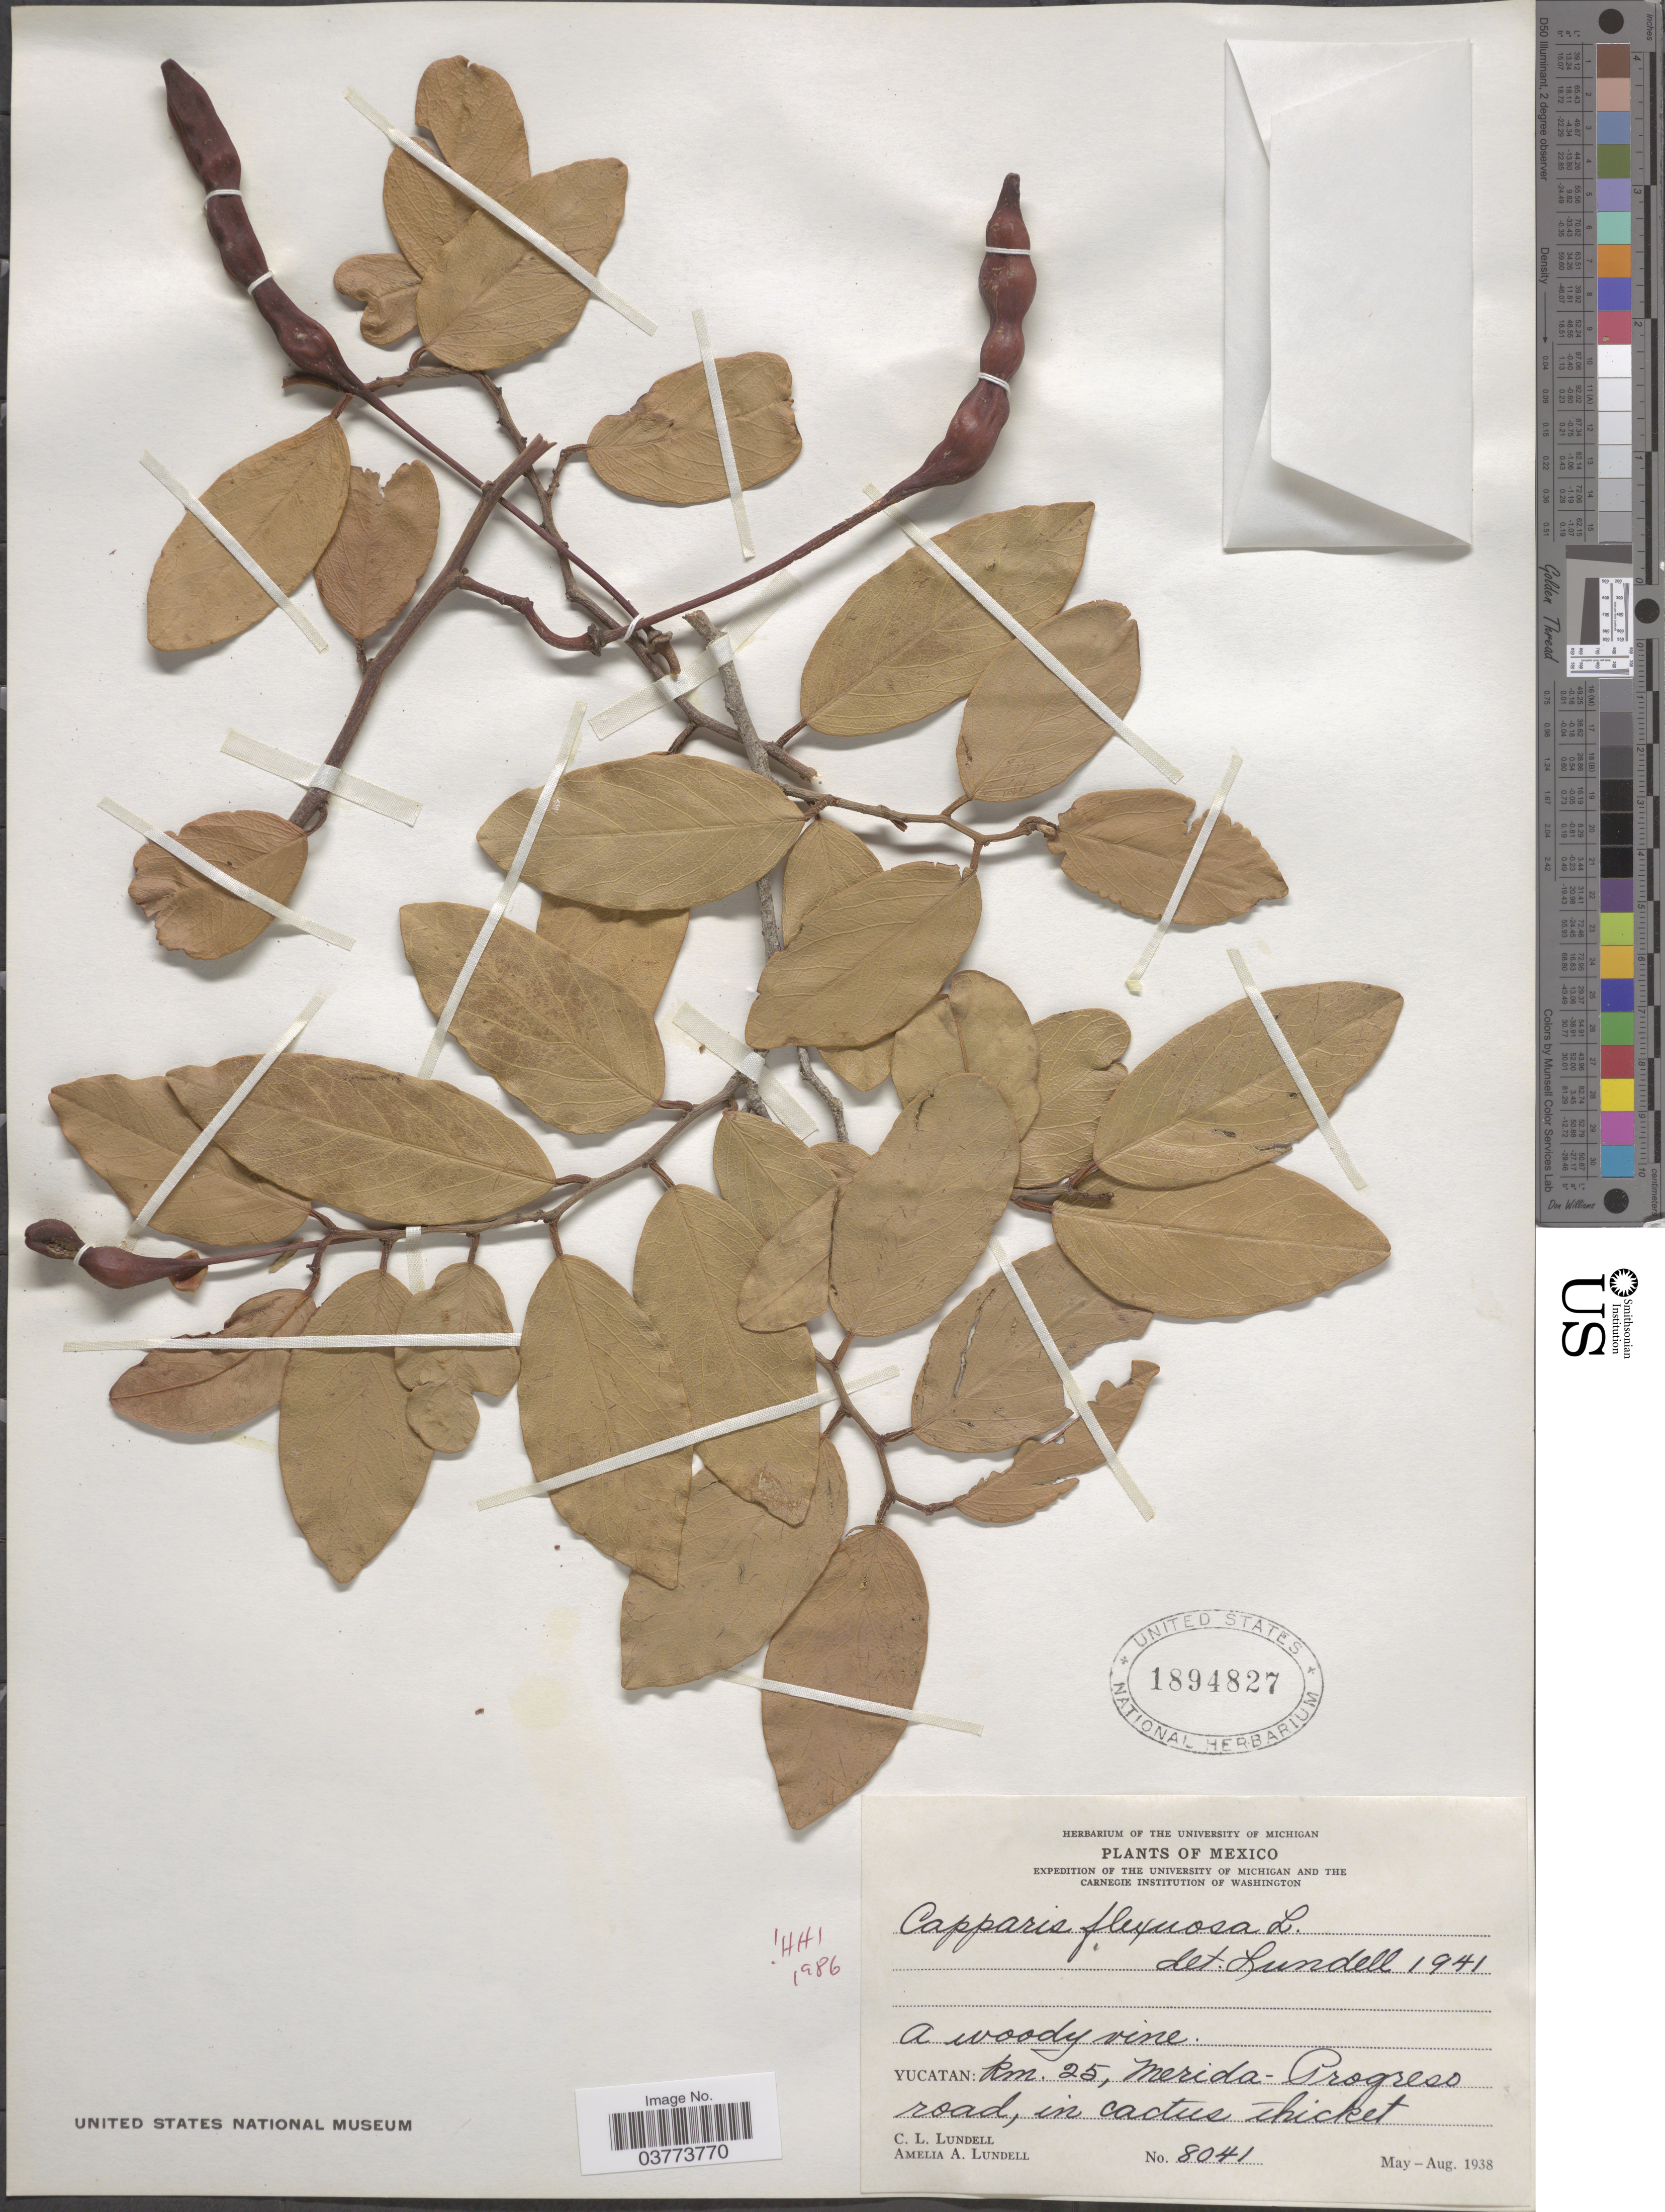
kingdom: Plantae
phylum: Tracheophyta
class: Magnoliopsida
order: Brassicales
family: Capparaceae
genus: Cynophalla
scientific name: Cynophalla flexuosa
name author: (L.) J. Presl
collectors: C. L. Lundell & A. A. Lundell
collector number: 8041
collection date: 1938-05/1938-08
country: Mexico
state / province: Yucatán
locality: Km. 25, Merida-Progreso road, in cactus thicket.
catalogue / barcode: US 1894827